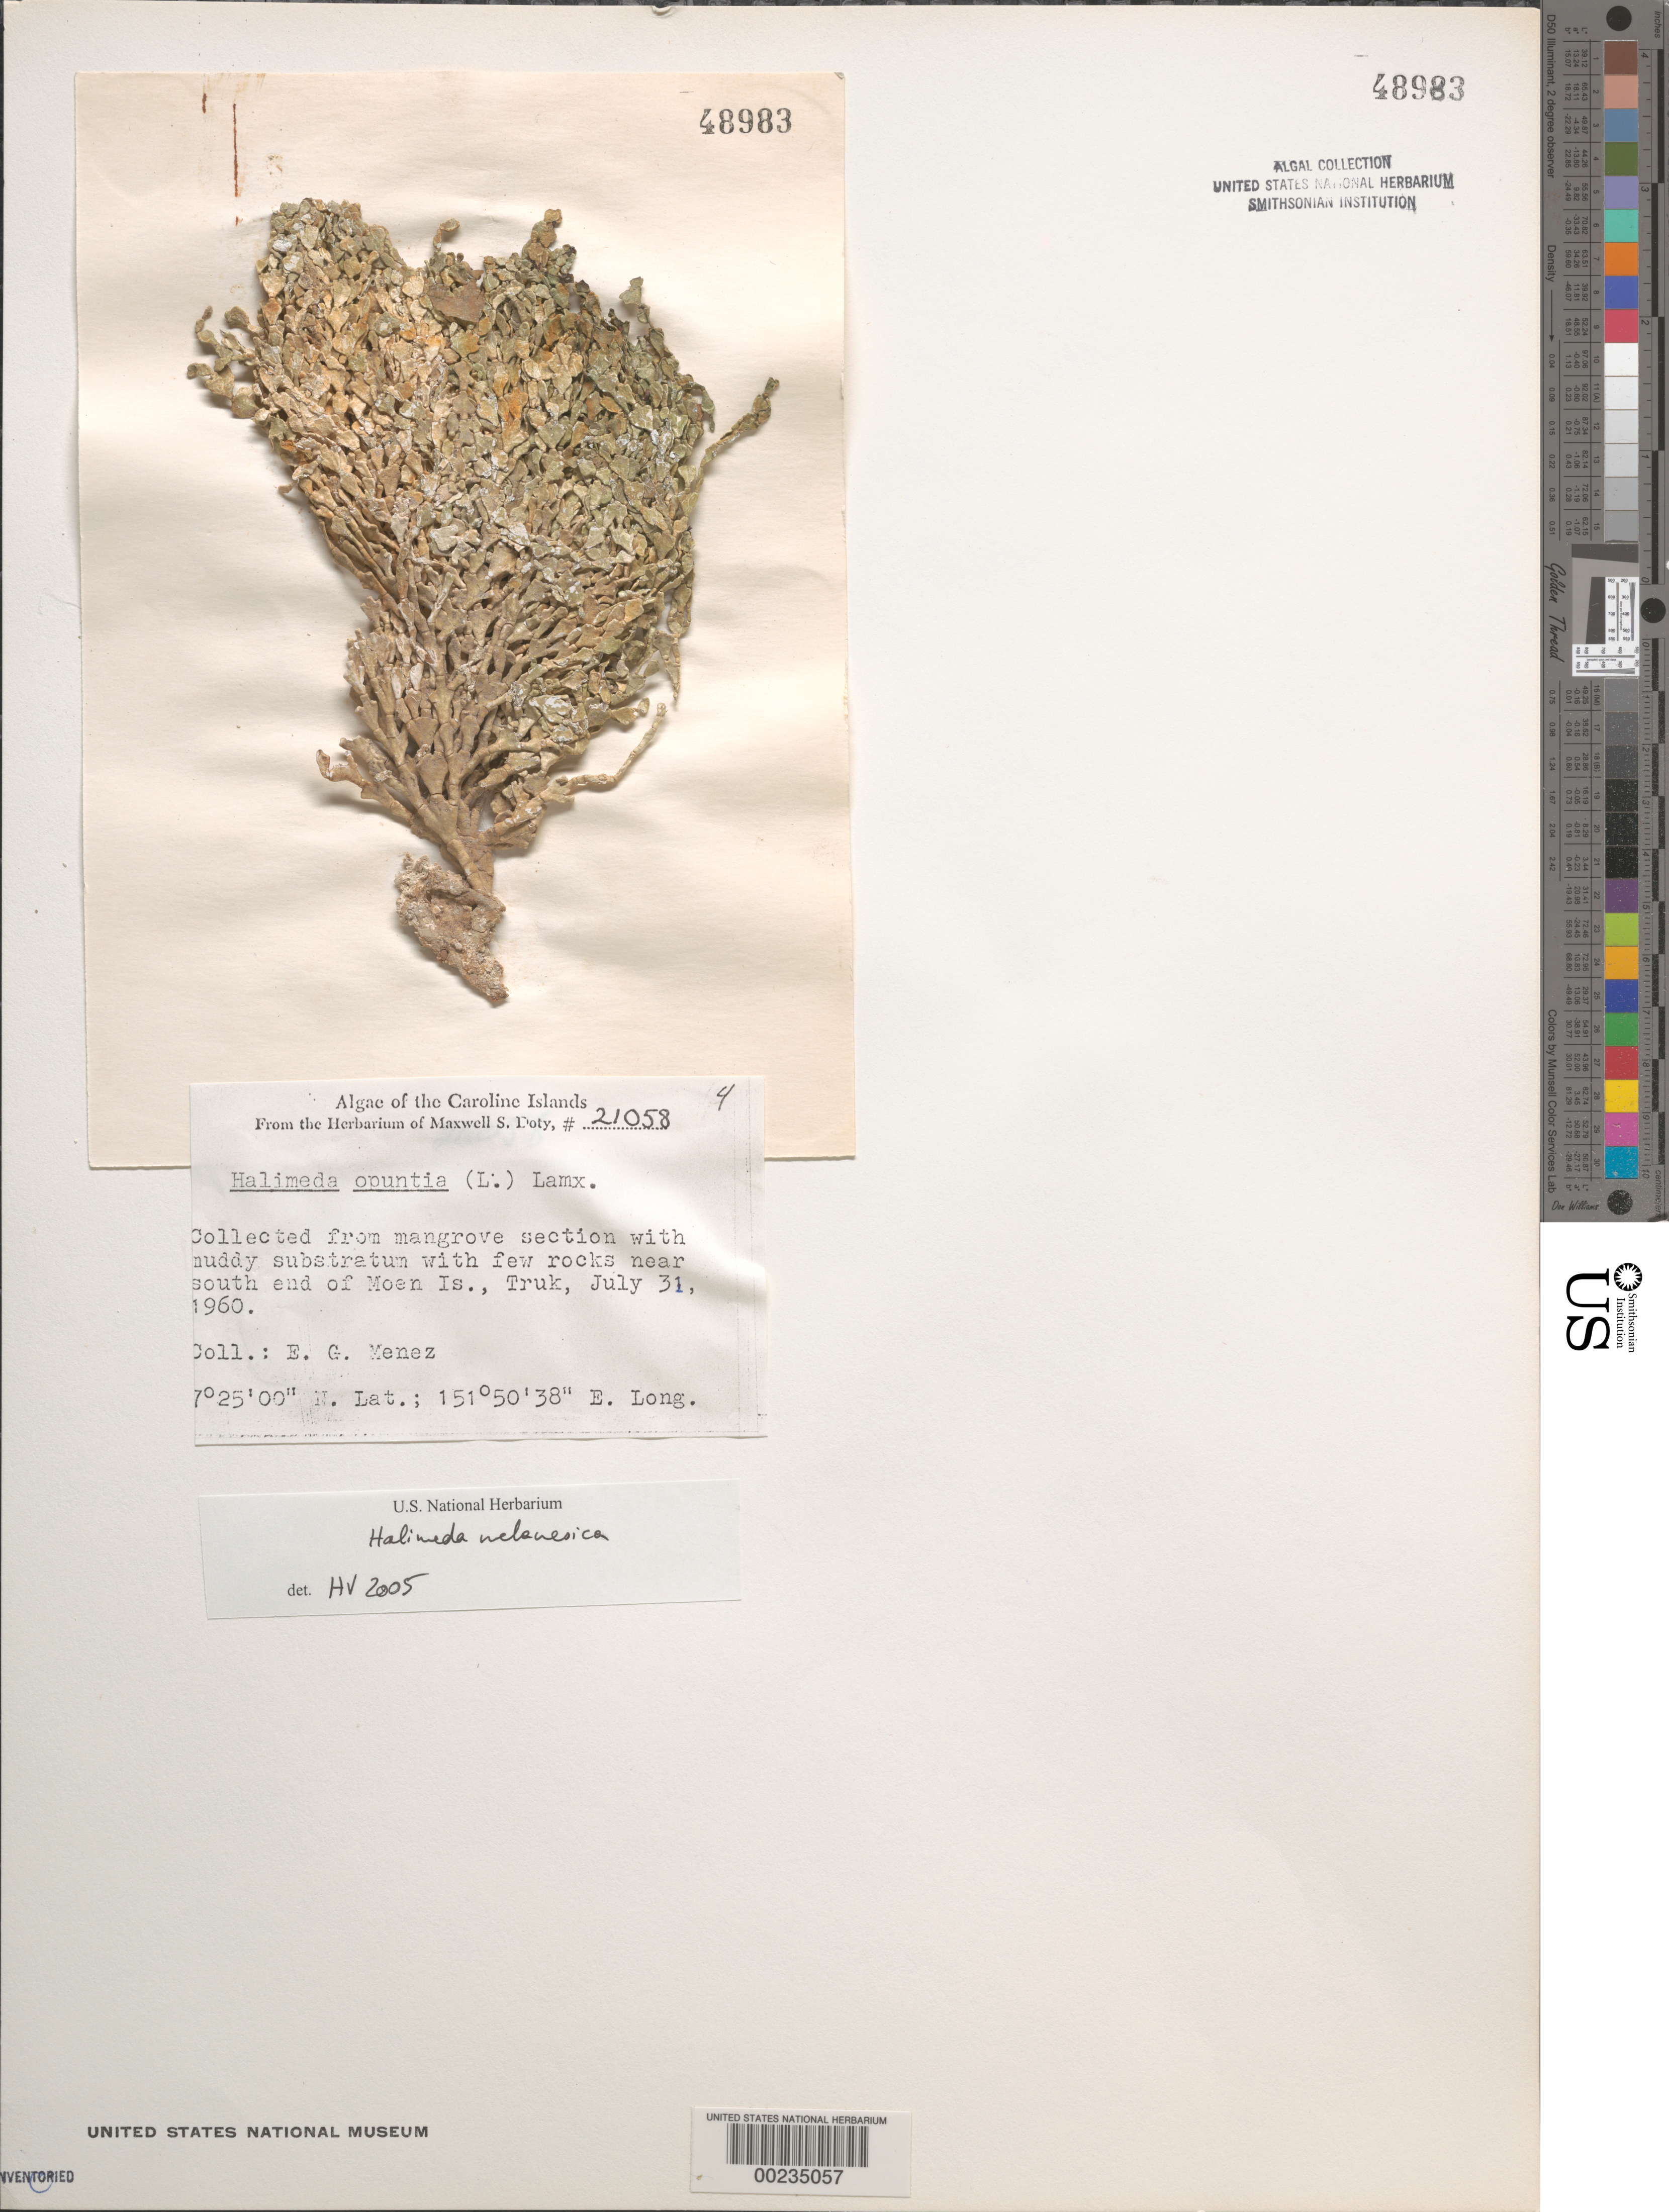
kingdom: Plantae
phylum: Chlorophyta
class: Ulvophyceae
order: Bryopsidales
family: Halimedaceae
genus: Halimeda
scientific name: Halimeda melanesica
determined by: Verbruggen, H.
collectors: Meñez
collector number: MSD 21058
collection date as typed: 31 Jul 1960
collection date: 1960-07-31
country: Micronesia, Federated States of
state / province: Truk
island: Moen [Wono]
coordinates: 7 25' 00" N, 151 50' 38" E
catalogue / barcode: US 48983